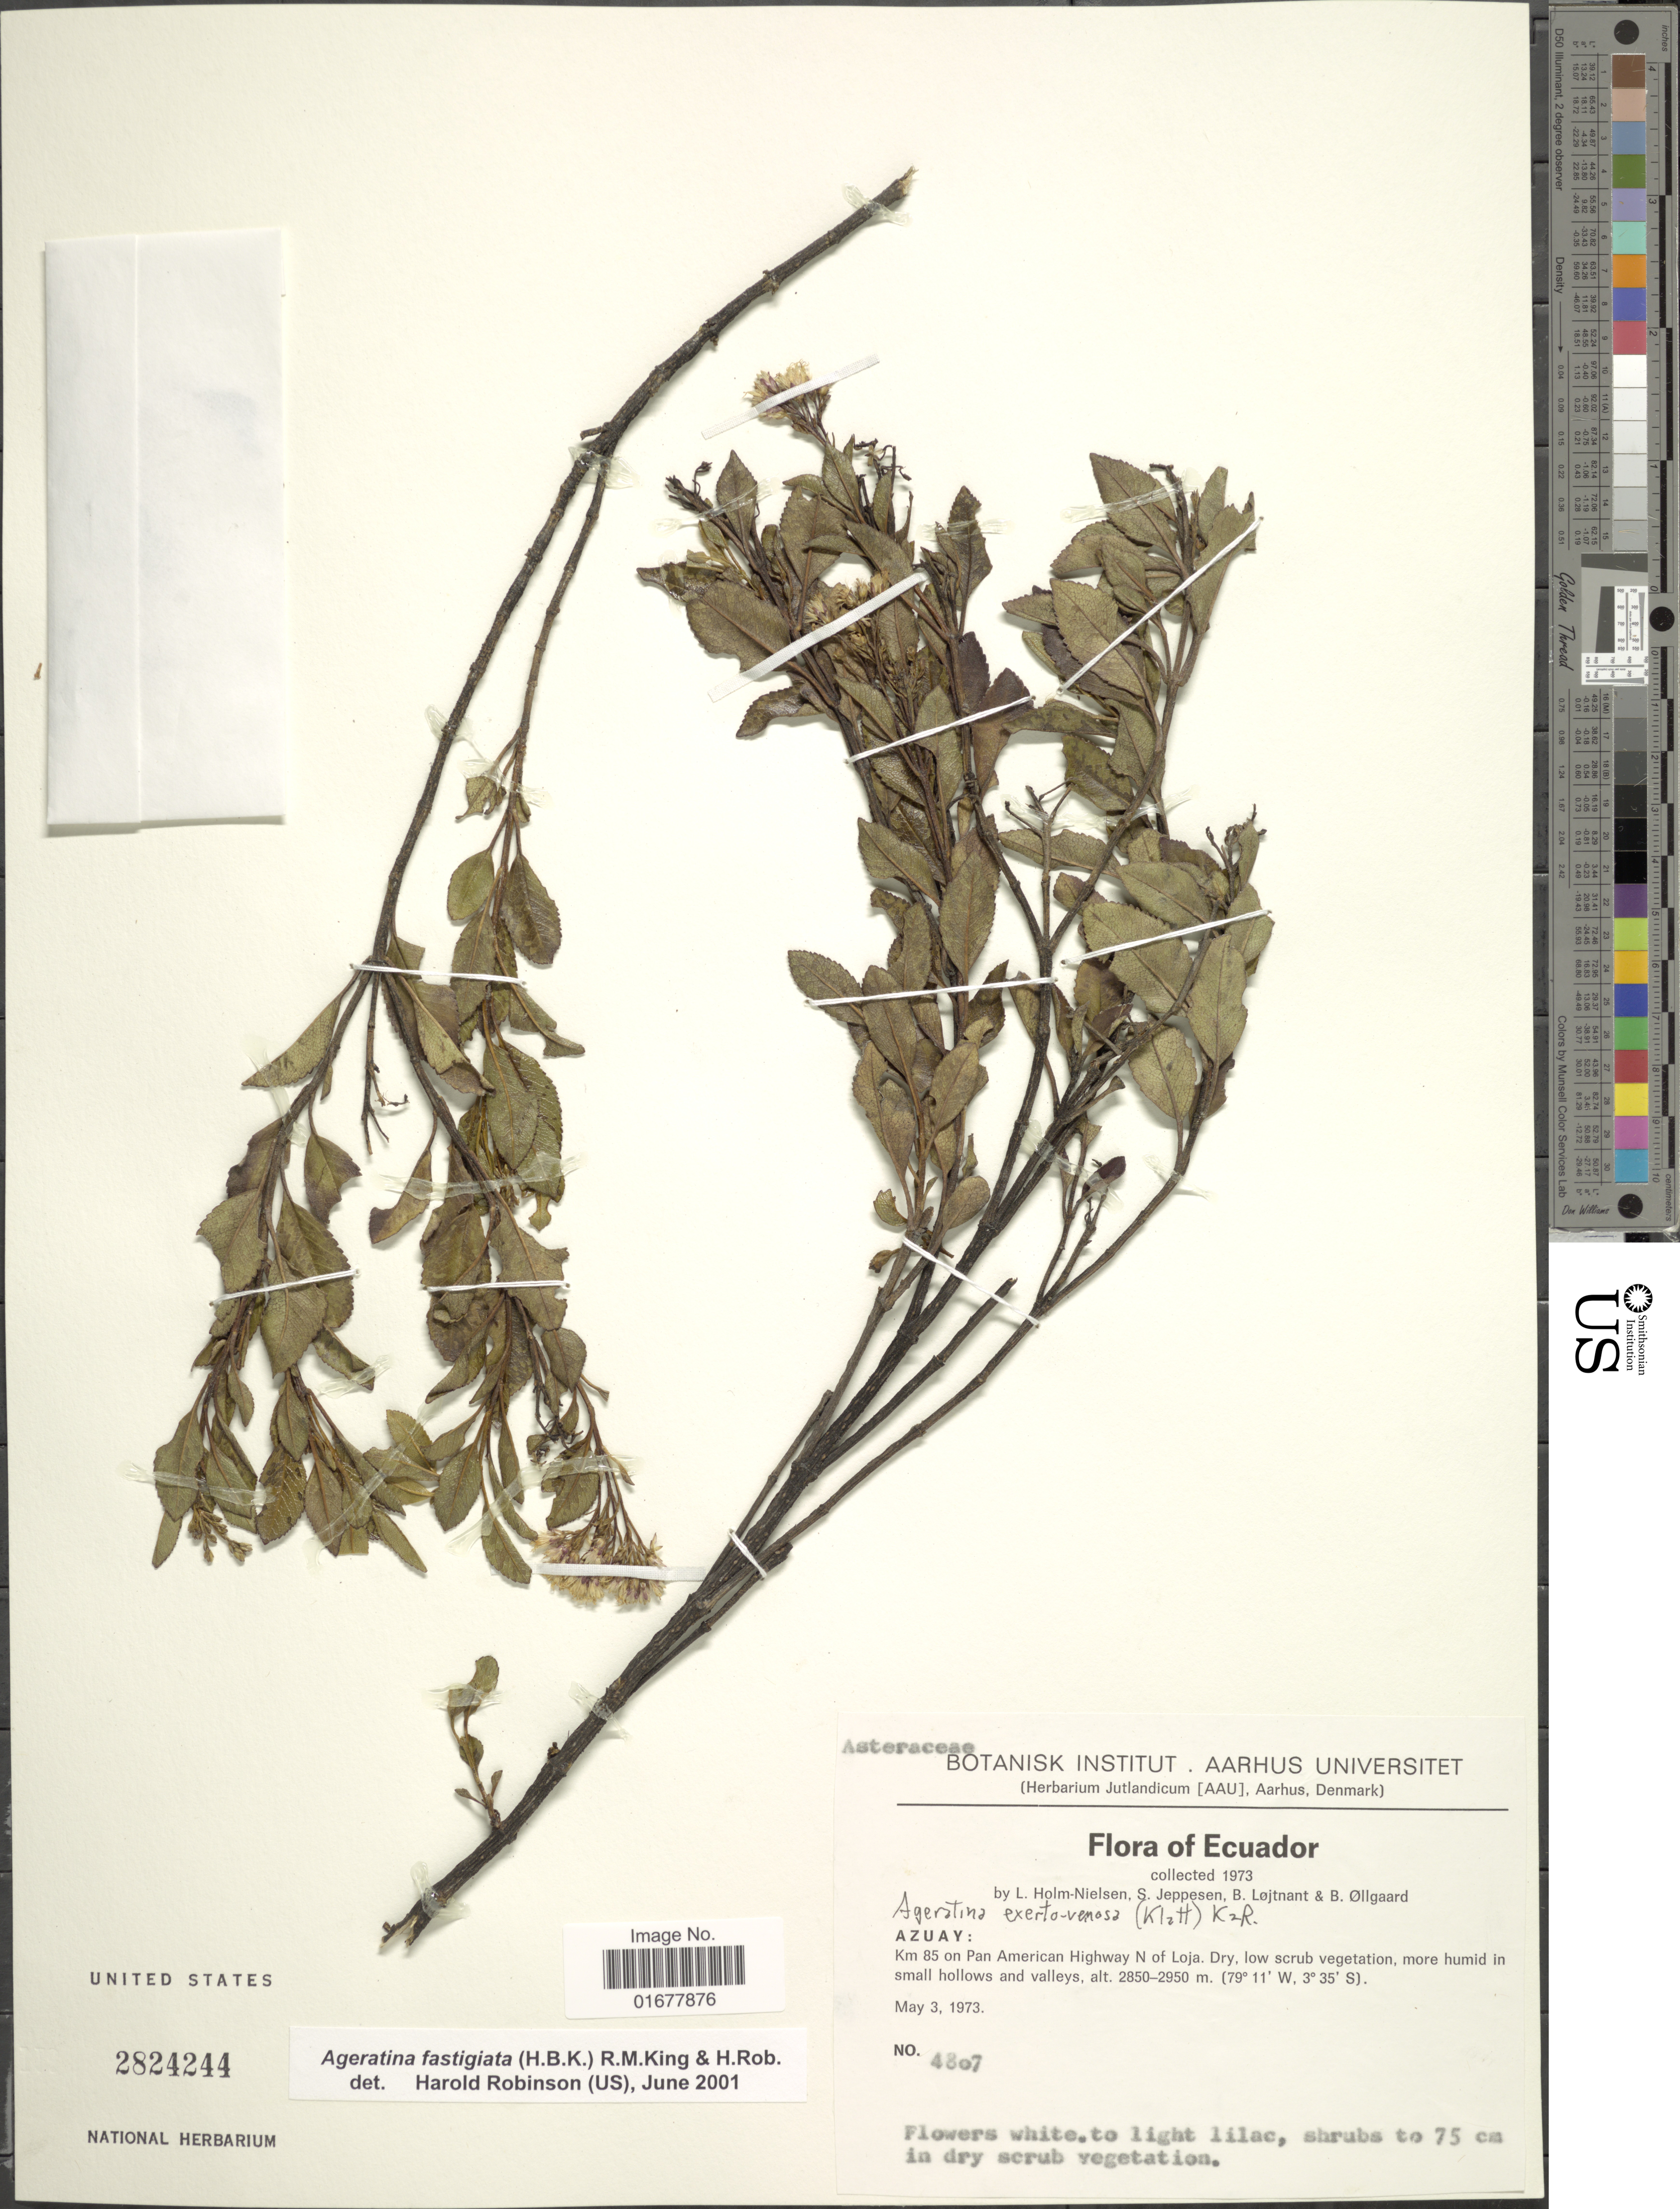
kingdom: Plantae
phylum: Tracheophyta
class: Magnoliopsida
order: Asterales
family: Asteraceae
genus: Ageratina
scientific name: Ageratina exserto-venosa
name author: (Klatt) R.M. King & H. Rob.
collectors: L. B. Holm-Nielsen, S. Jeppesen, B. Löjtnant & B. Øllgaard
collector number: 4807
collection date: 1973-05-03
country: Ecuador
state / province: Azuay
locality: Azuay: Km 85 on Pan American Highway N of Loja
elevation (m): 2850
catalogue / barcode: US 2824244